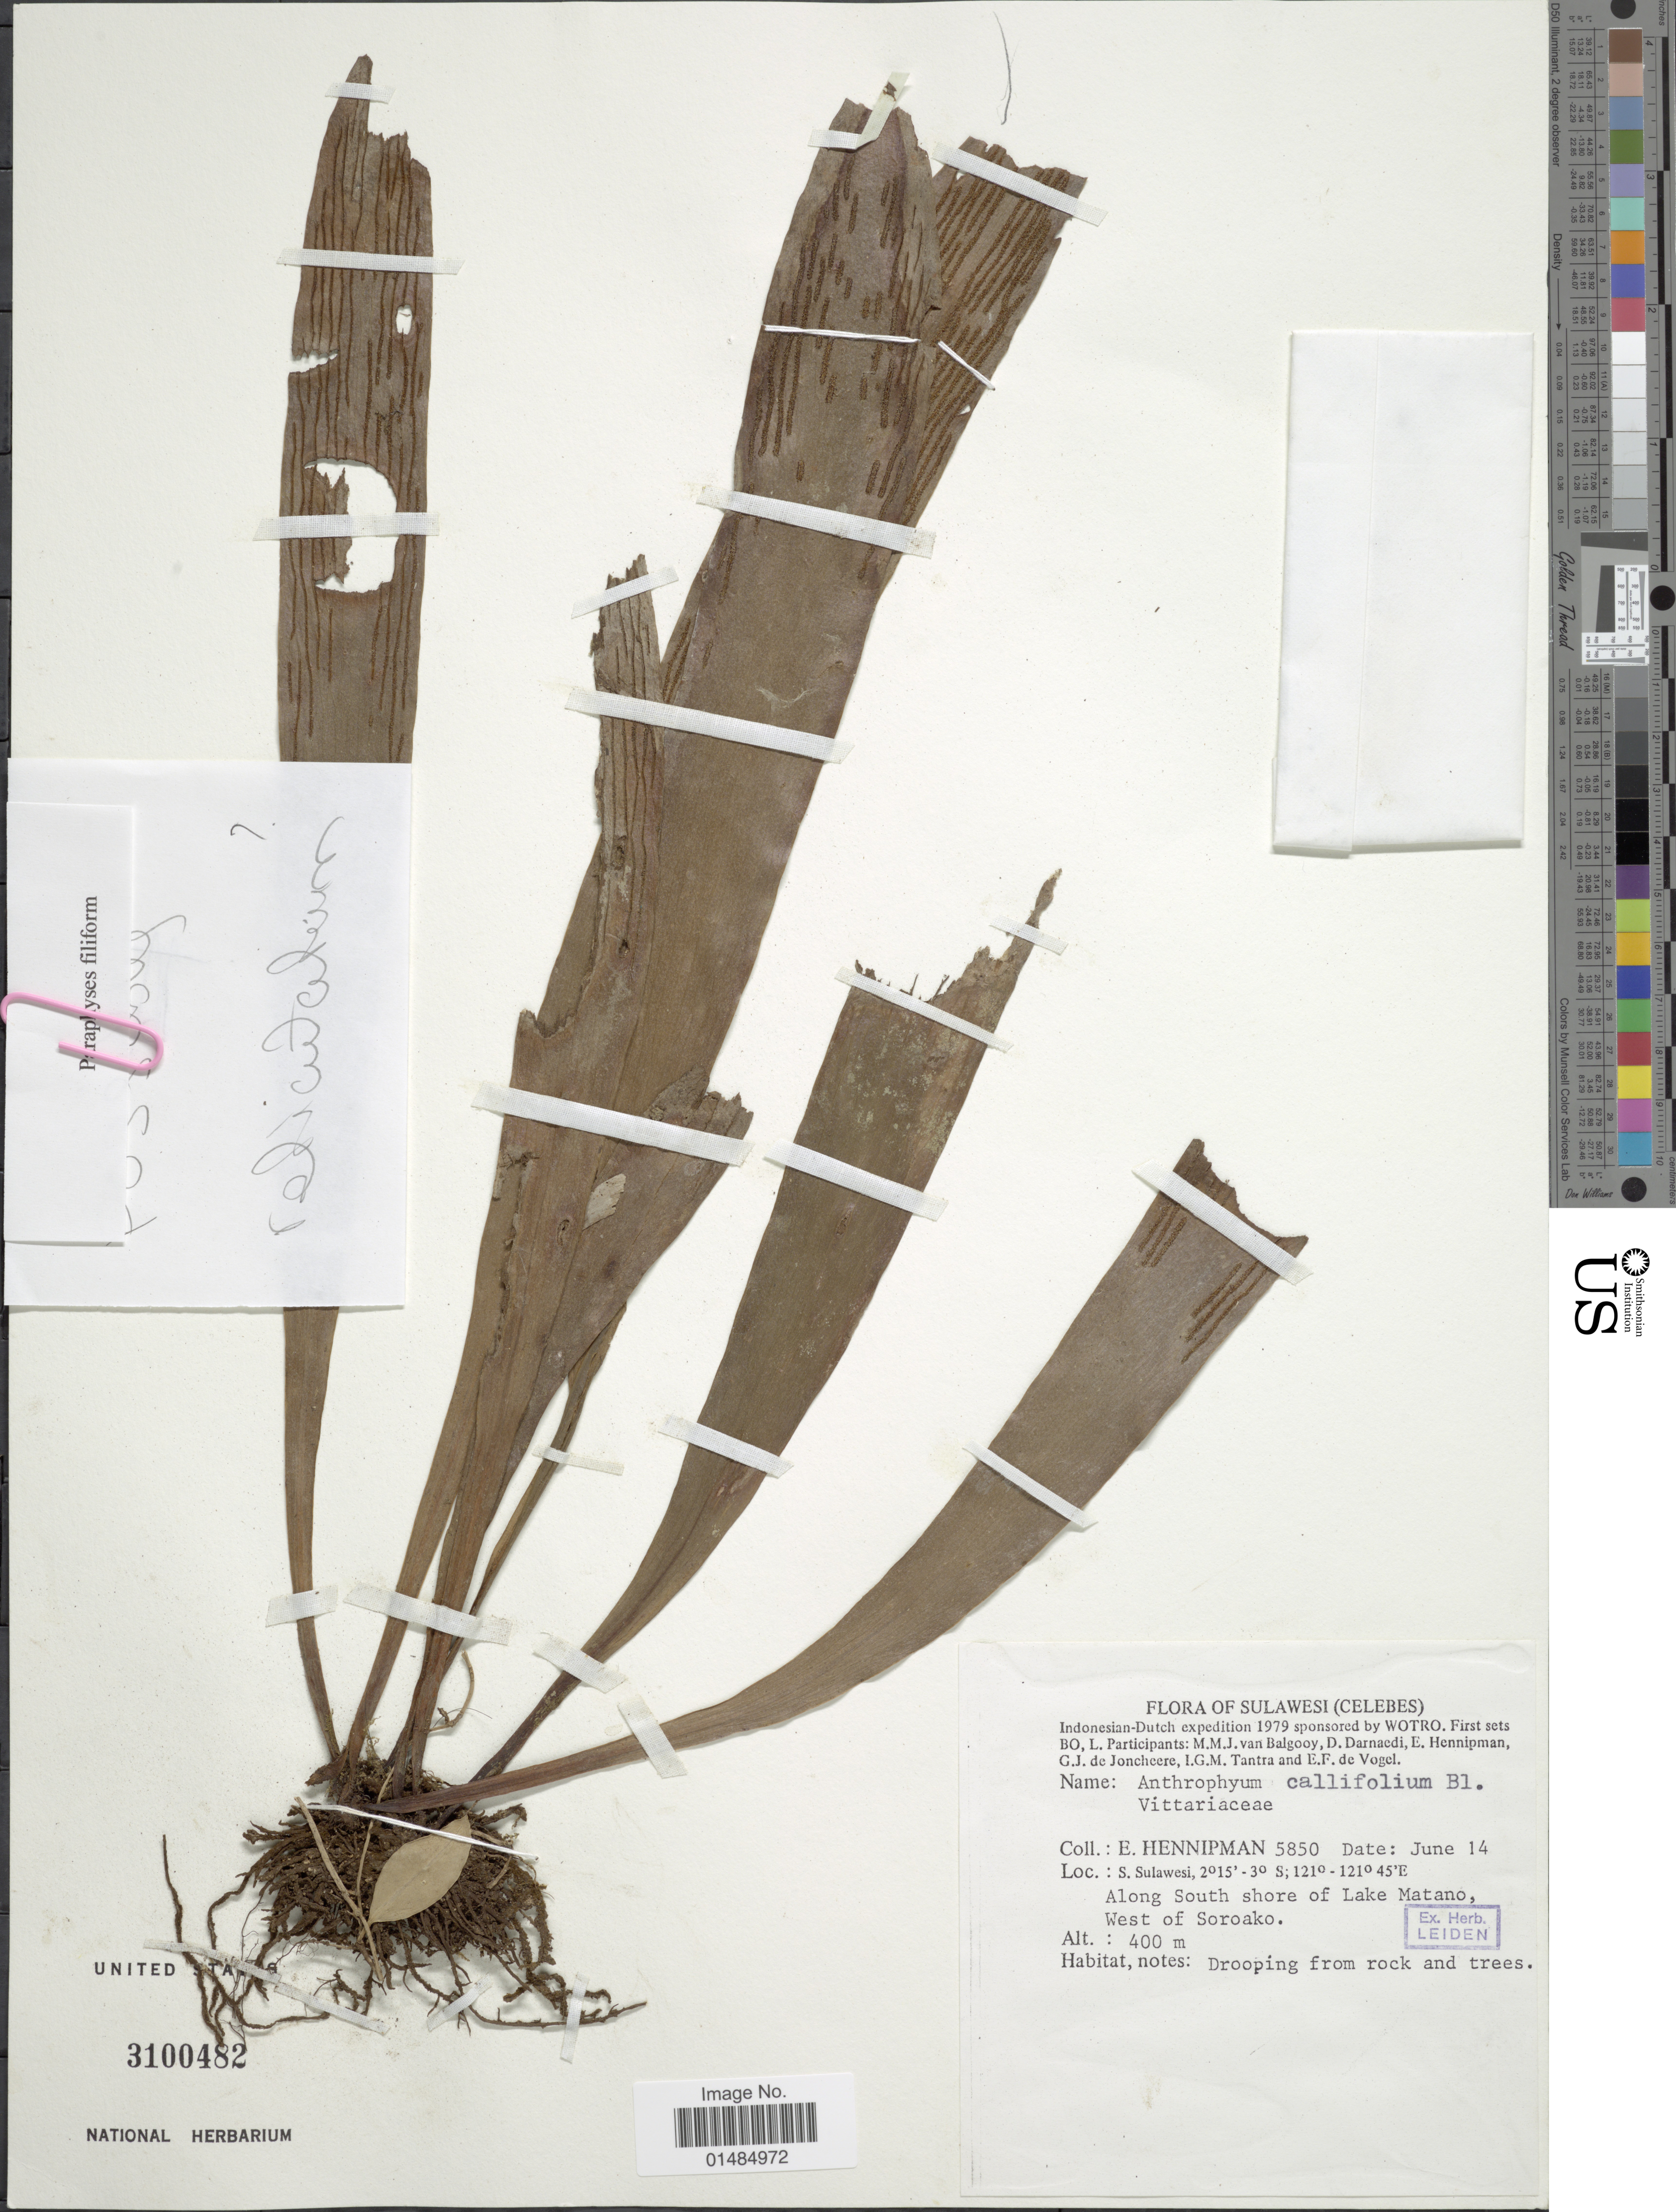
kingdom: Plantae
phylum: Tracheophyta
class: Polypodiopsida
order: Polypodiales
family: Pteridaceae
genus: Antrophyum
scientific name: Antrophyum reticulatum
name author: (G. Forst.) Kaulf.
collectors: E. Hennipman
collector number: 5850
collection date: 1979-06-14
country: Indonesia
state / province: Sulawesi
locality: S. Sulawesi, Along South shore of Lake Matano, West of Soroako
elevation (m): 400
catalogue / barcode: US 3100482